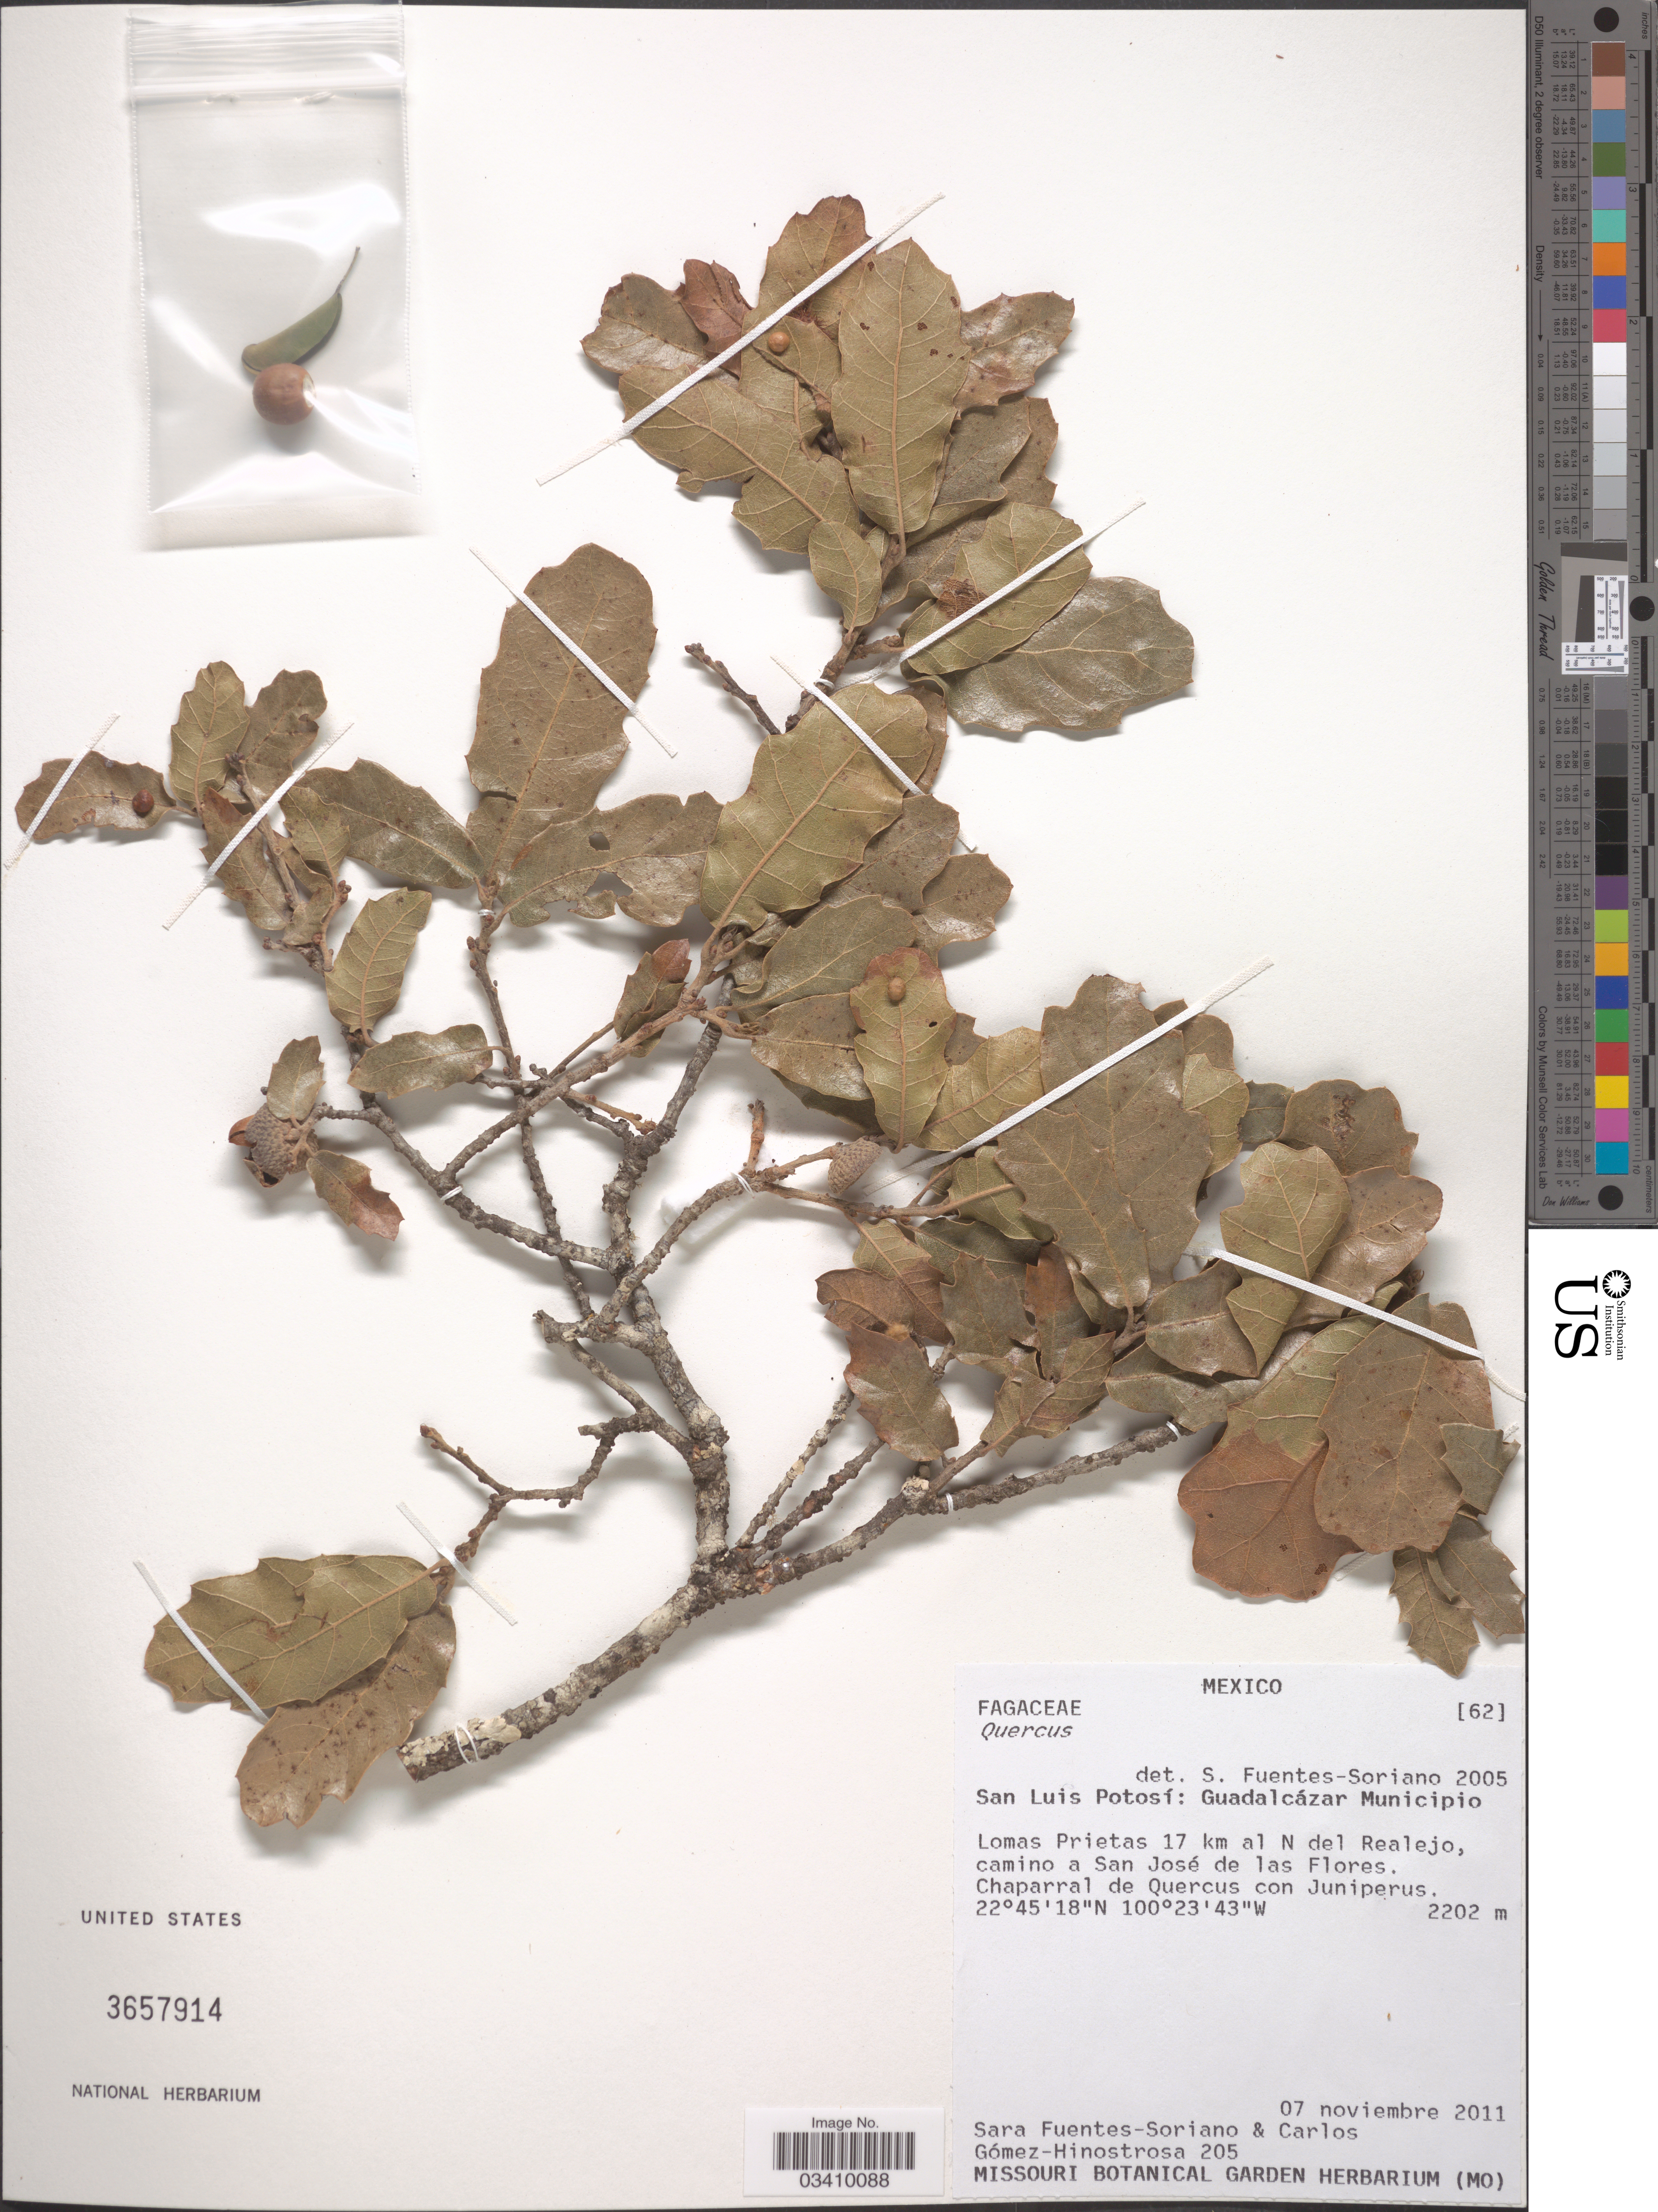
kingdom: Plantae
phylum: Tracheophyta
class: Magnoliopsida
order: Fagales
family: Fagaceae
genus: Quercus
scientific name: Quercus sp.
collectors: S. Fuentes-Soriano & C. Gómez Hinostrosa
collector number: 205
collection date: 2011-11-07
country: Mexico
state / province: San Luis Potosí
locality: Guadalcázar Municipio. Lomas Prietas 17 km al N del Realejo, camino a San José de las Flores.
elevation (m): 2202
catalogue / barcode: US 3657914